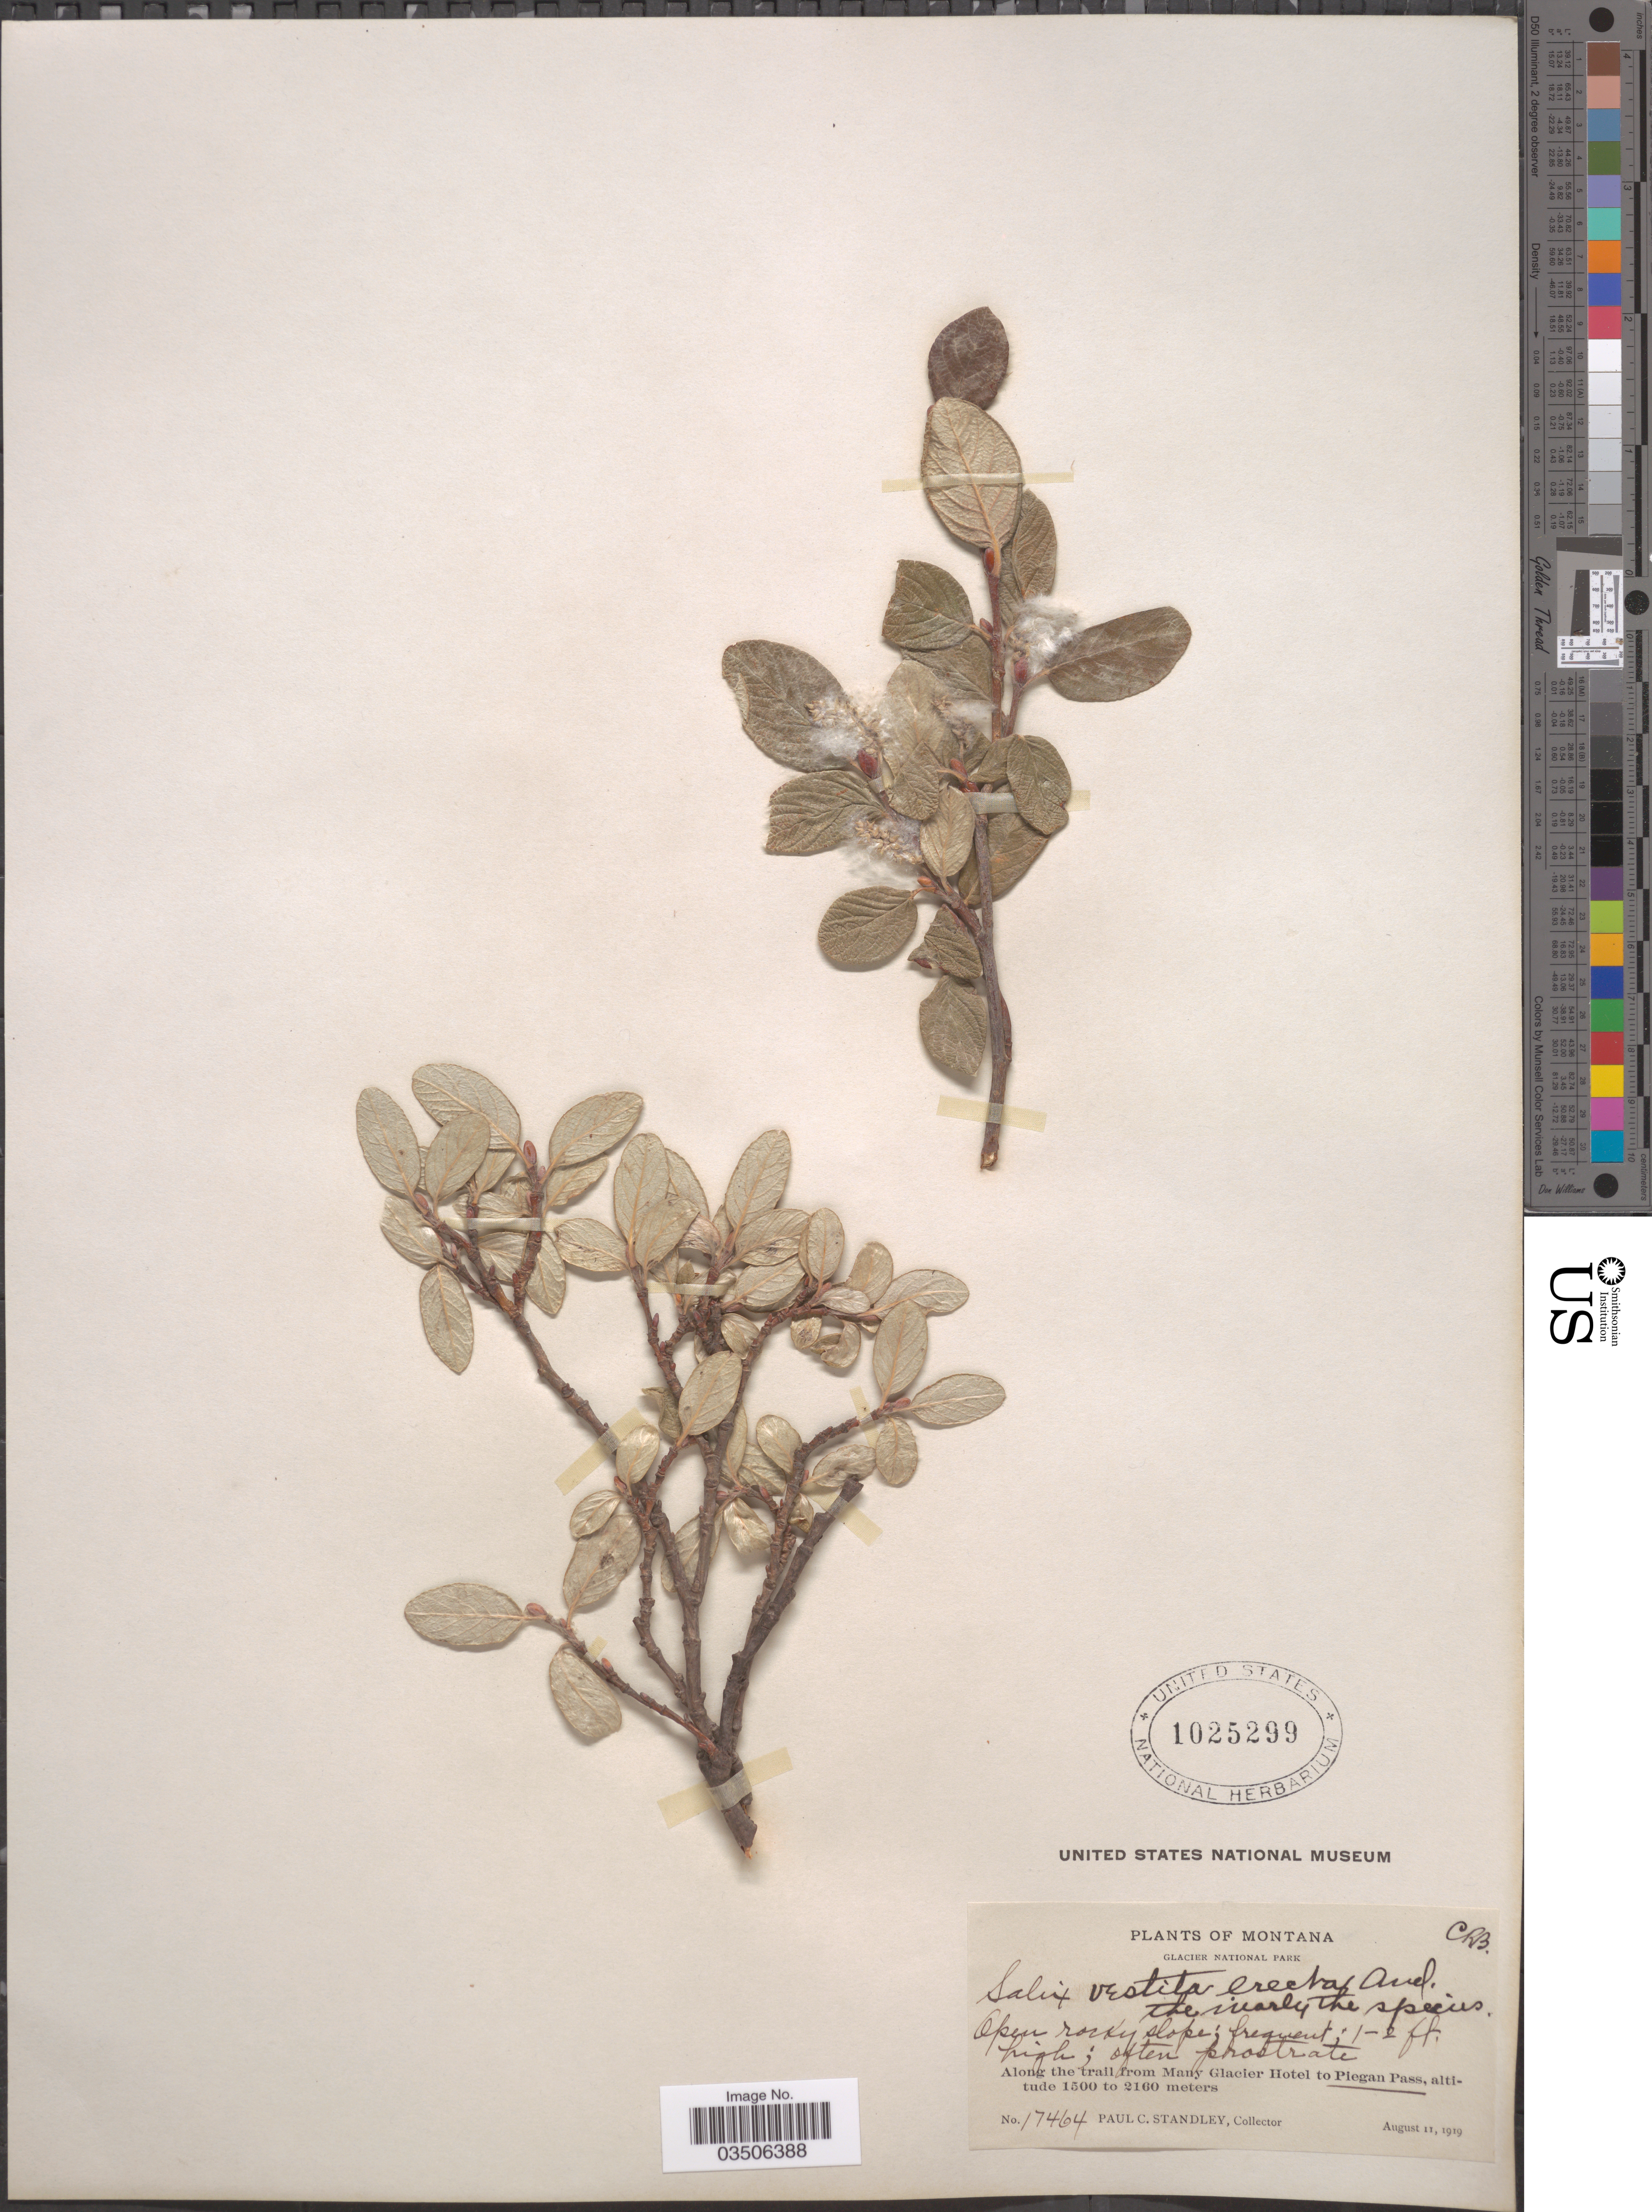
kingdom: Plantae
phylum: Tracheophyta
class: Magnoliopsida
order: Malpighiales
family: Salicaceae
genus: Salix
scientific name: Salix vestita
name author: Pursh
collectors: P. C. Standley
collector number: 17464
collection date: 1919-08-11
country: United States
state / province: Montana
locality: Glacier National Park. Along the trail from Many Glacier Hotel to Piegan Pass.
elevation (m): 1500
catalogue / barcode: US 1025299